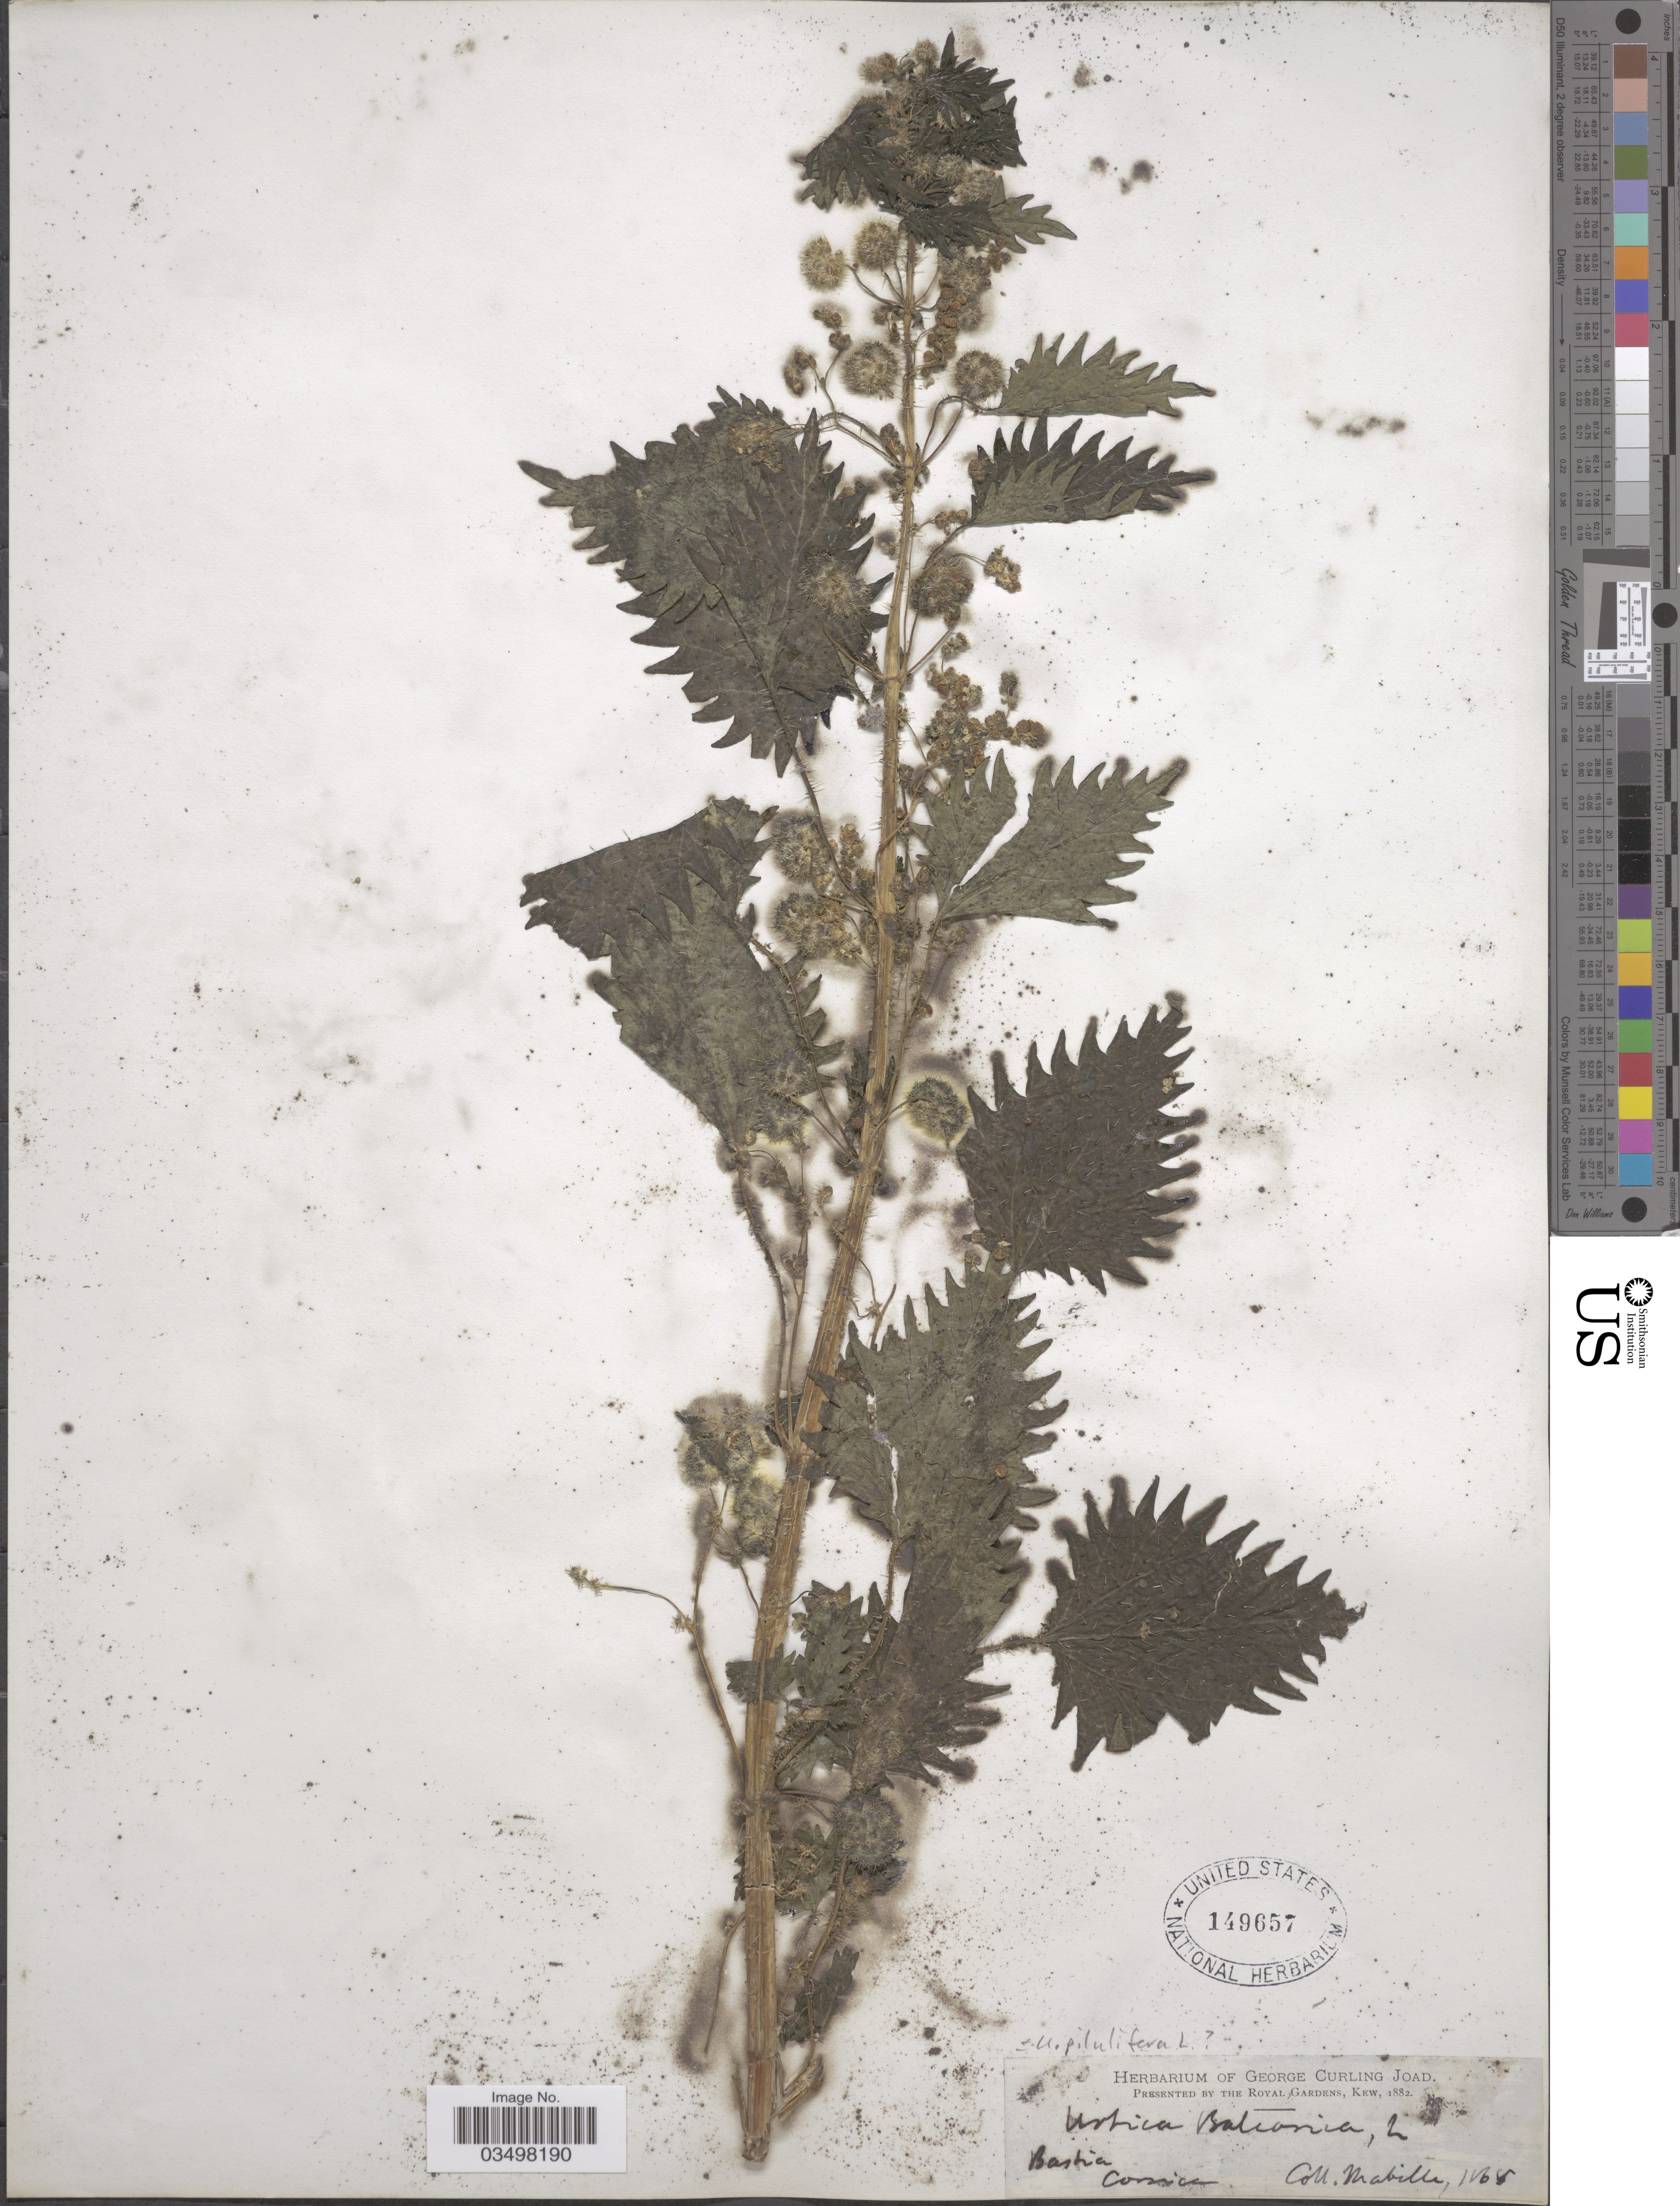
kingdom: Plantae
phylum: Tracheophyta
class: Magnoliopsida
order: Rosales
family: Urticaceae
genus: Urtica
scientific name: Urtica pilulifera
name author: L.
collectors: Mabille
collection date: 1868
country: France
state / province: Corsica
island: Corse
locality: Bastia, Corsica.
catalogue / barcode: US 149657